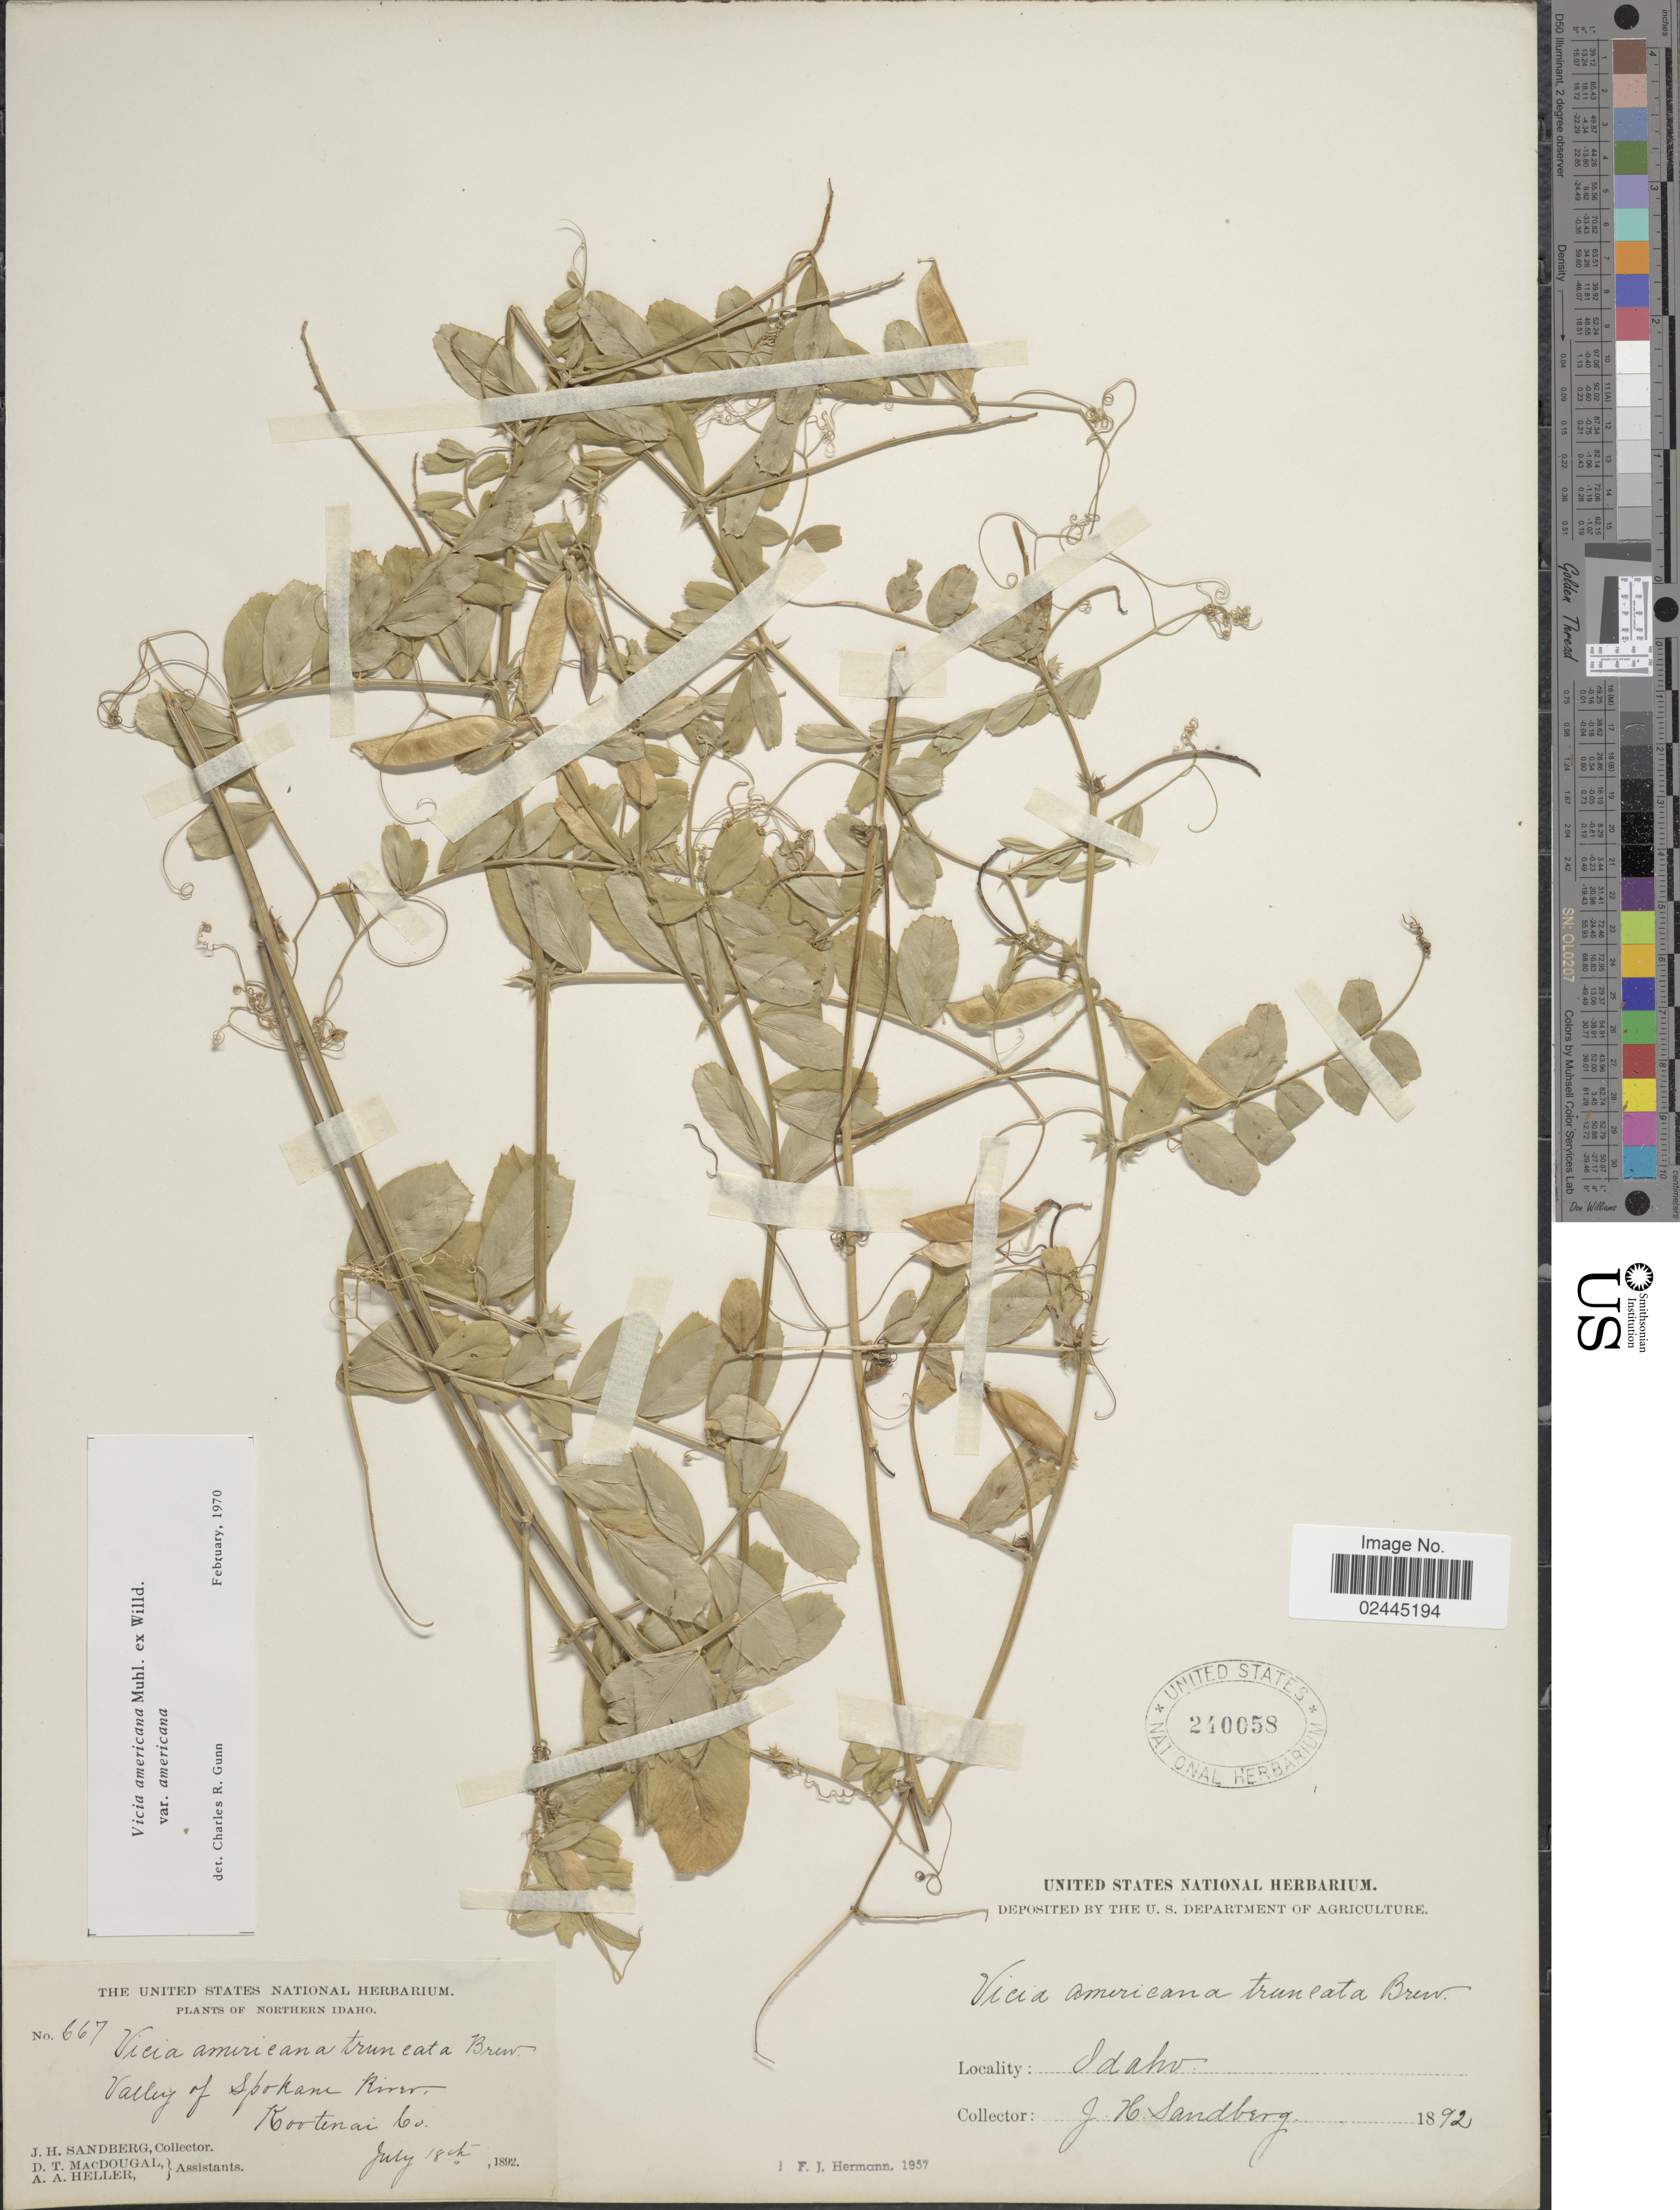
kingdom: Plantae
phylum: Tracheophyta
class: Magnoliopsida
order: Fabales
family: Fabaceae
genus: Vicia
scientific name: Vicia americana var. americana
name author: Muhl. ex Willd.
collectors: J. H. Sandberg, D. T. MacDougal & A. A. Heller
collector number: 667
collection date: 1892-07-18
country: United States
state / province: Idaho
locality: Northern Idaho. Valley of Spokane River, Kortenai Co.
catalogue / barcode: US 240058